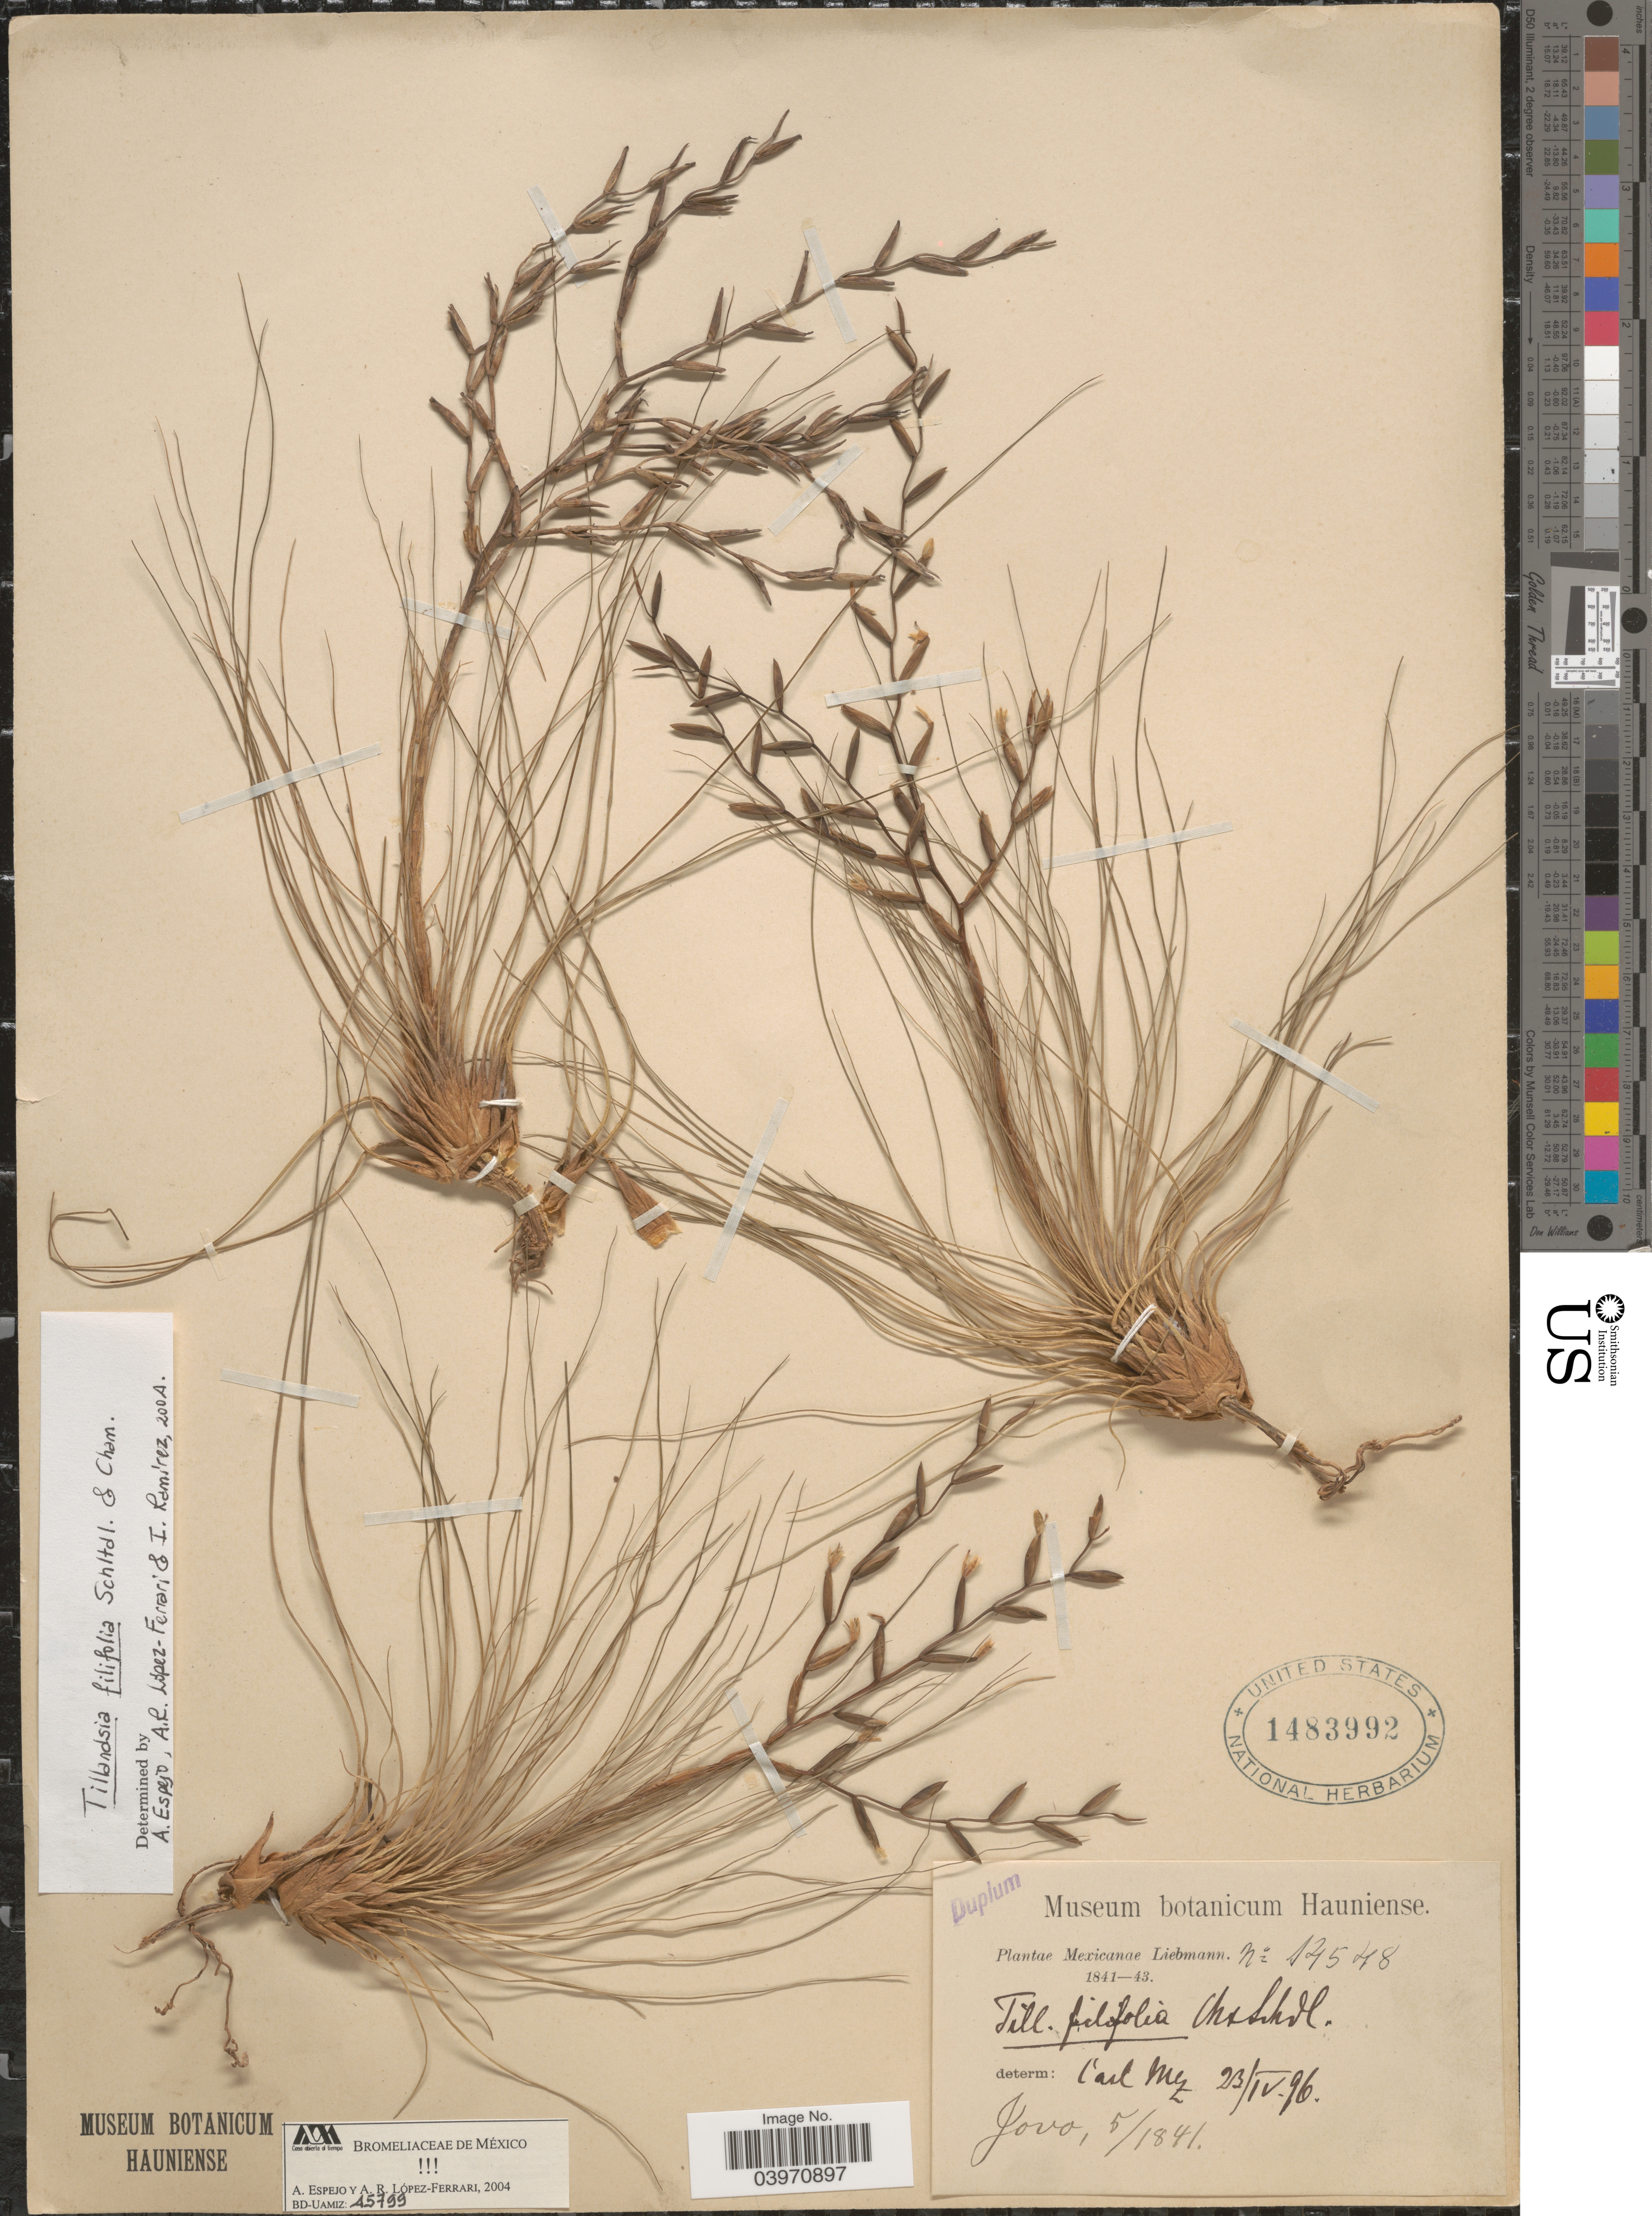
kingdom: Plantae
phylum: Tracheophyta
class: Liliopsida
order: Poales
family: Bromeliaceae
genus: Tillandsia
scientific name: Tillandsia filifolia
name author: Schltdl. & Cham.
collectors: Liebmann, --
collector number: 14548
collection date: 1841-05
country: Mexico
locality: Jovo.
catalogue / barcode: US 1483992